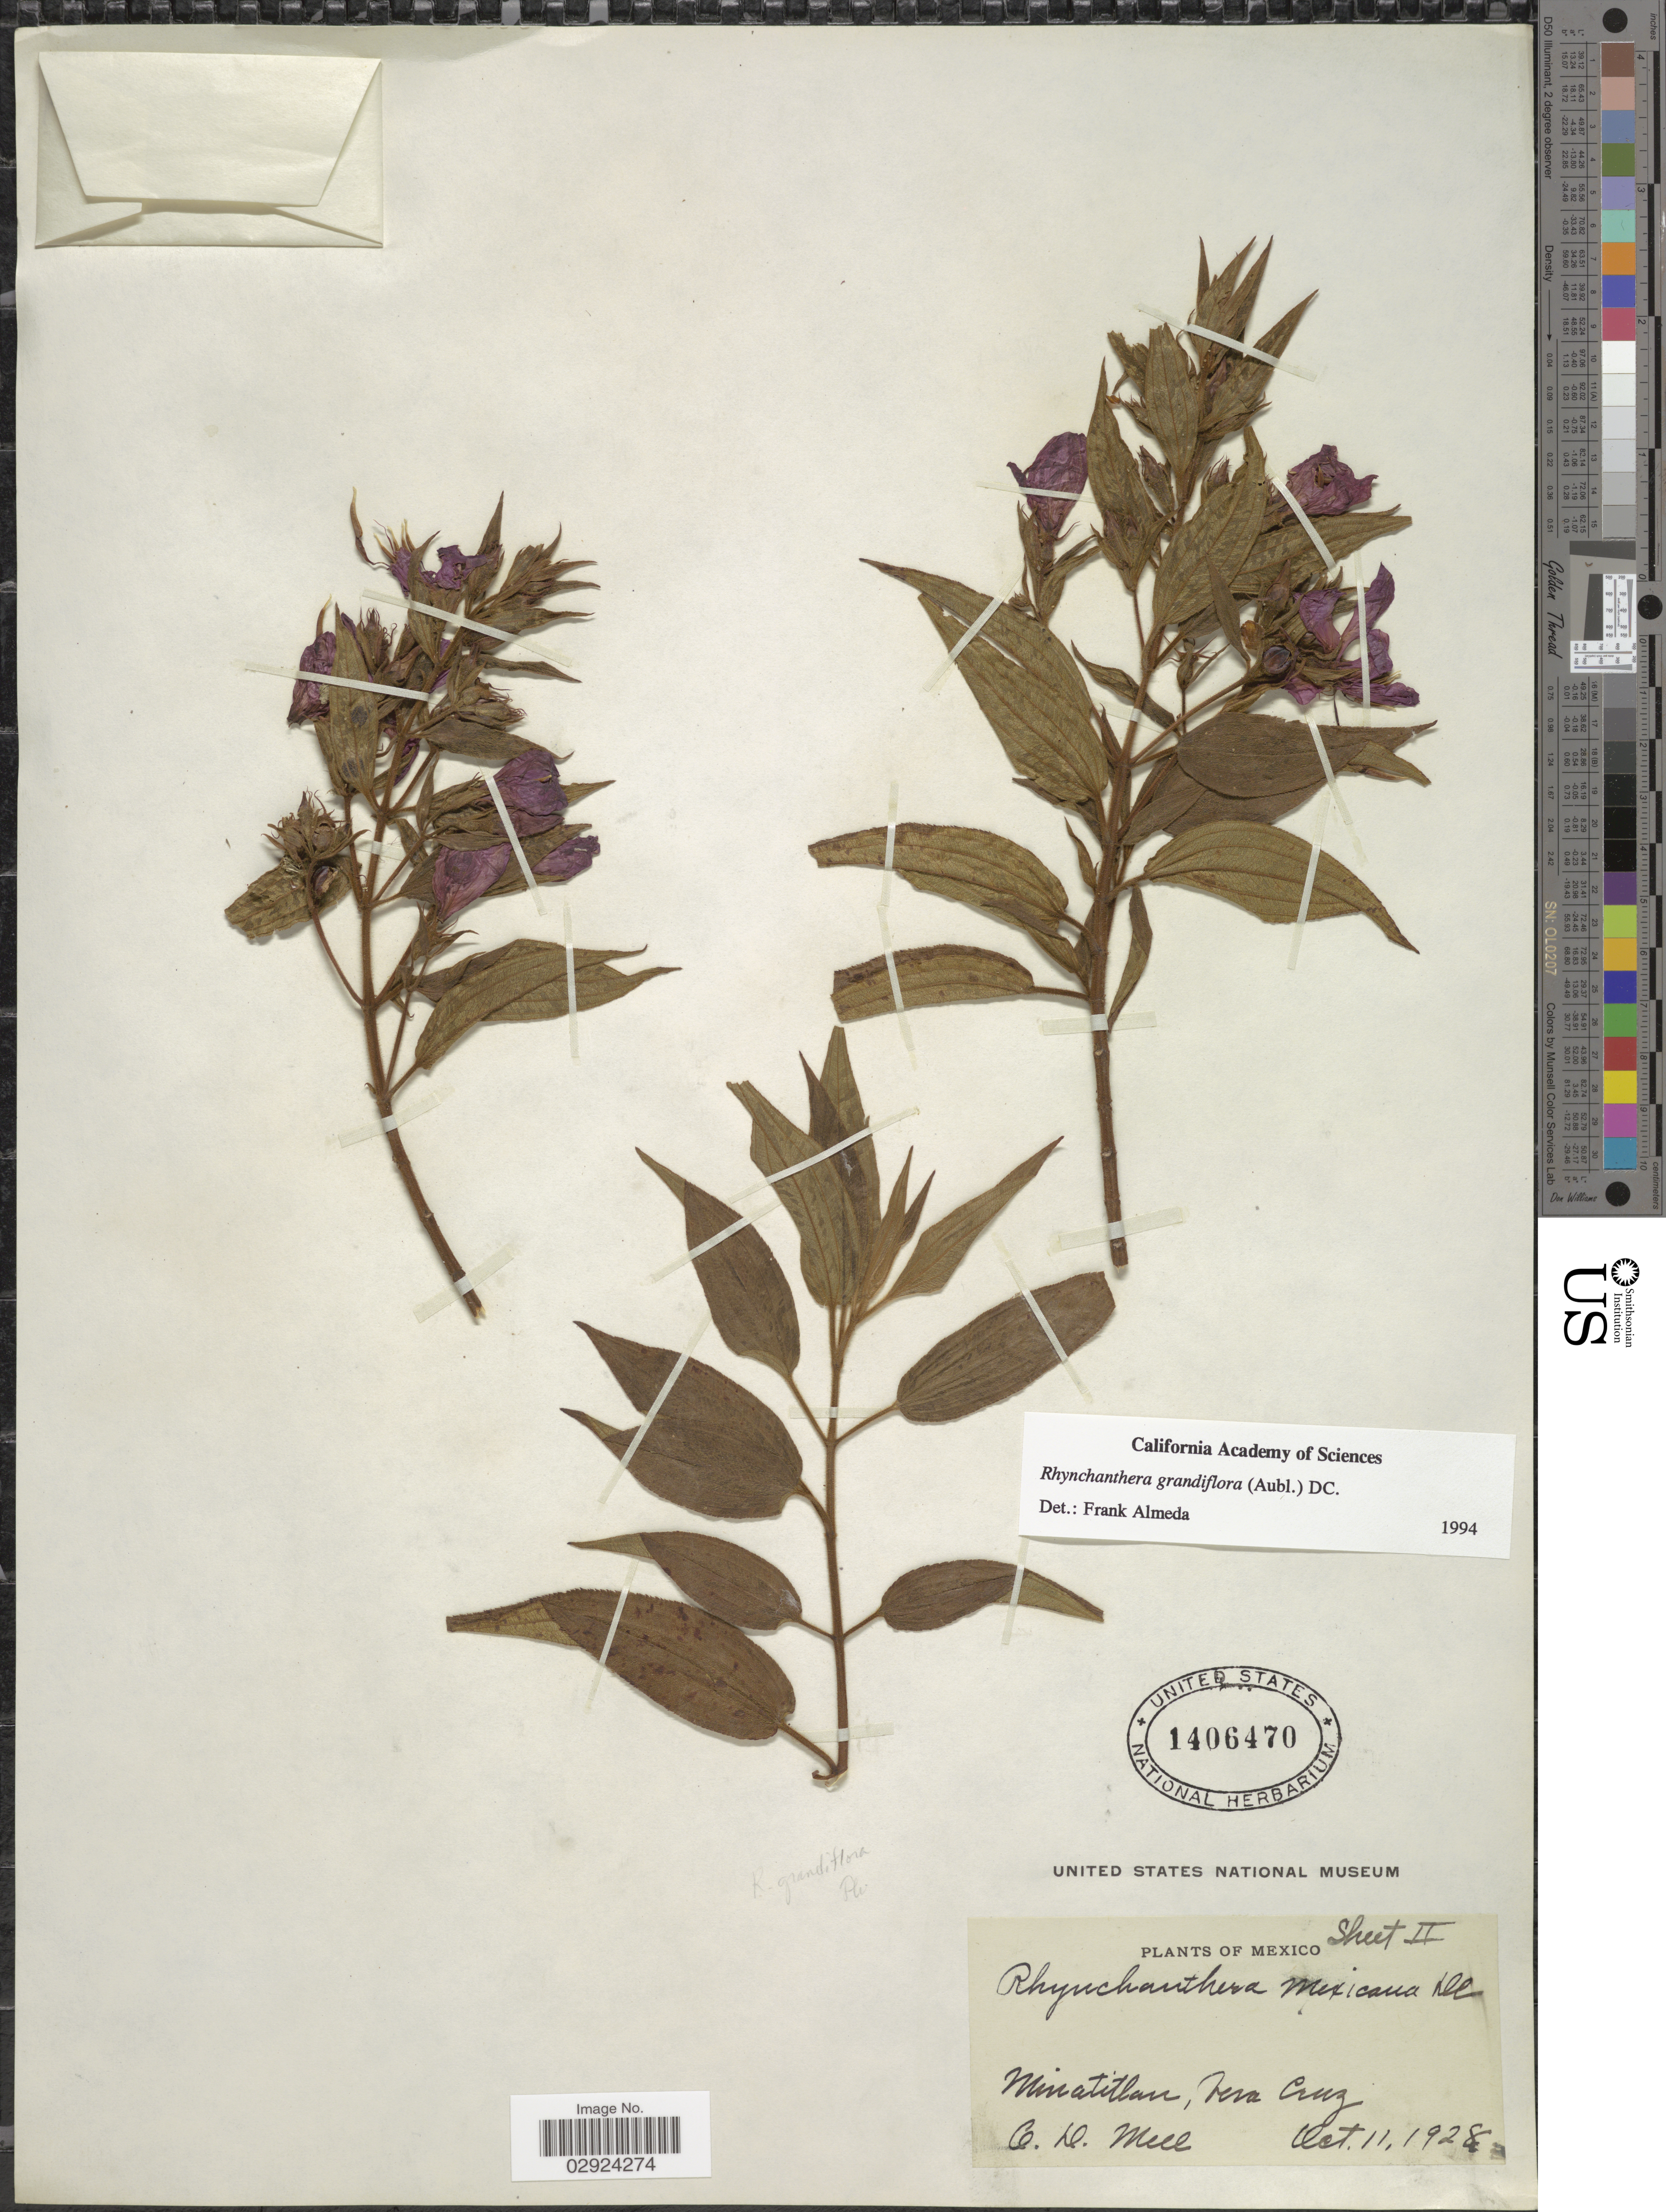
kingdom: Plantae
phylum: Tracheophyta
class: Magnoliopsida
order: Myrtales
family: Melastomataceae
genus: Rhynchanthera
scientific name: Rhynchanthera grandiflora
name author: (Aubl.) DC.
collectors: C. D. Mell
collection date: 1928-10-11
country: Mexico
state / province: Veracruz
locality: Minatitlan, Vera Cruz.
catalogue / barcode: US 1406470